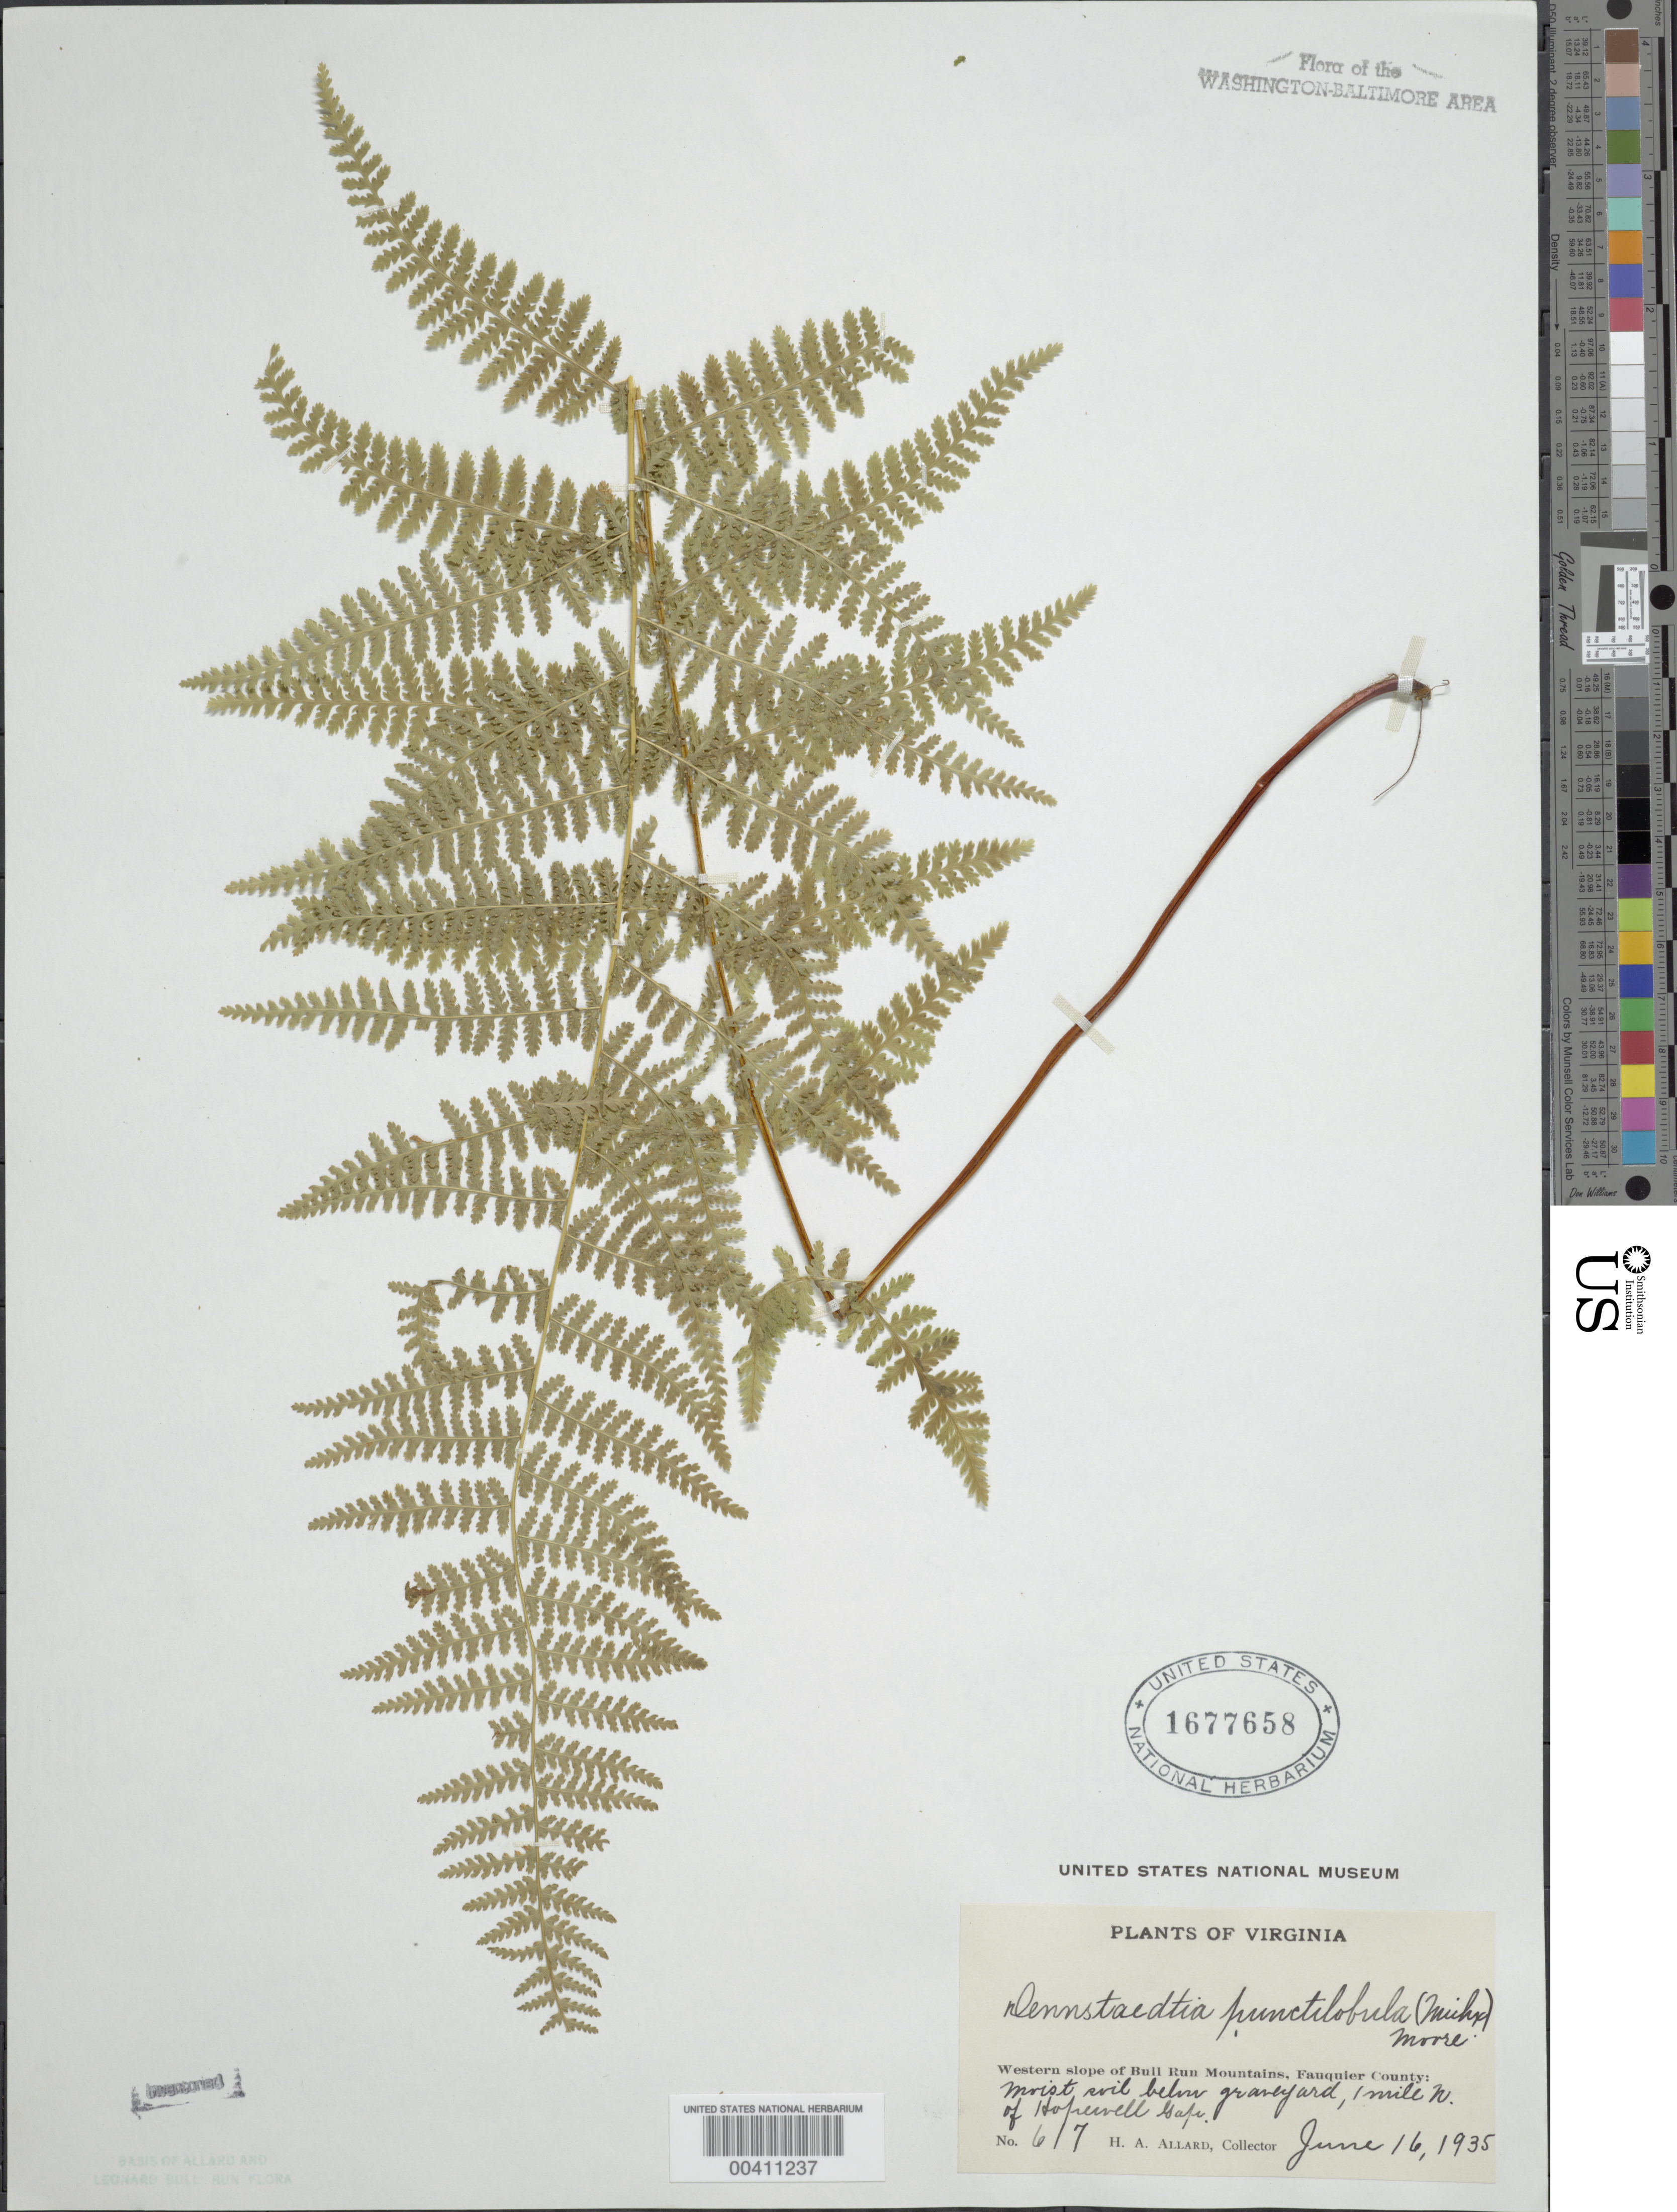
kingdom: Plantae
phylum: Tracheophyta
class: Polypodiopsida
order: Polypodiales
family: Dennstaedtiaceae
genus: Dennstaedtia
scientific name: Dennstaedtia punctilobula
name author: (Michx.) T. Moore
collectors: H. A. Allard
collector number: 617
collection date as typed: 16 Jun 1935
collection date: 1935-06-16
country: United States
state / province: Virginia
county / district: Fauquier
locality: North of Hopewell Gap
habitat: Moist soil below graveyard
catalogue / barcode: US 1677658